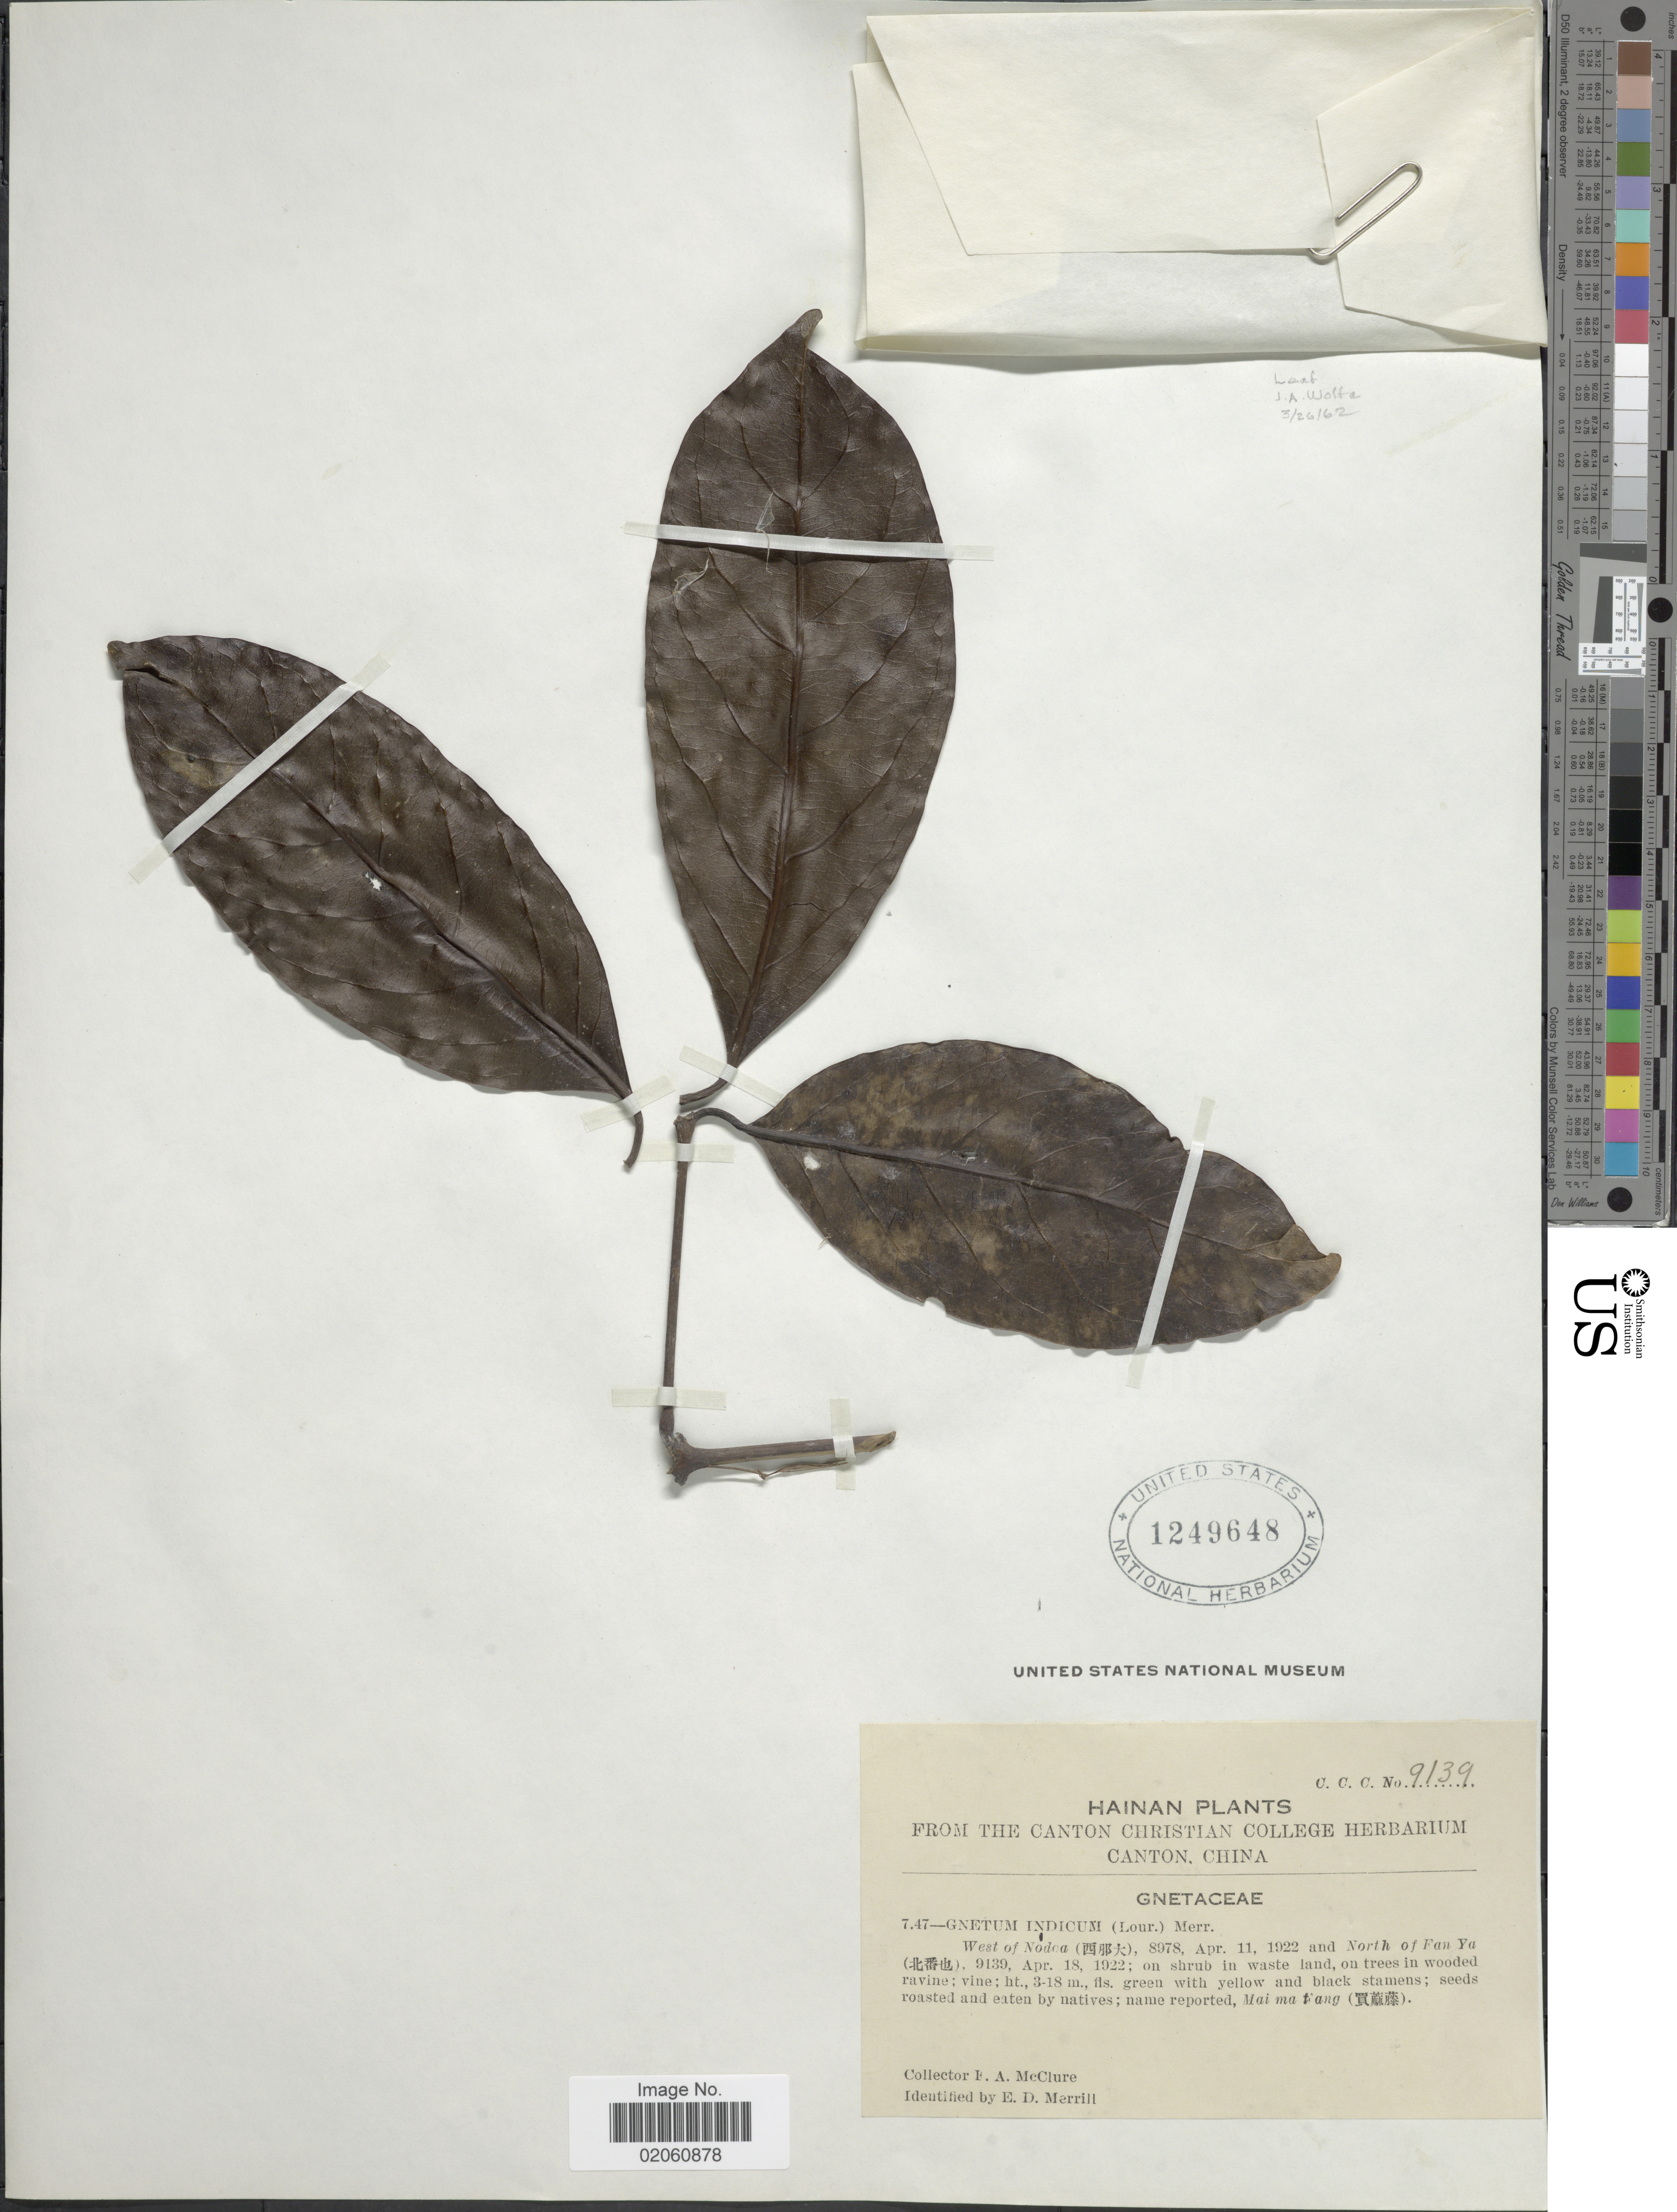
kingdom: Plantae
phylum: Tracheophyta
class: Gnetopsida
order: Gnetales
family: Gnetaceae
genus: Gnetum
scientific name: Gnetum indicum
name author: (Lour.) Merr.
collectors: F. A. McClure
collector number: C.C.C. 9139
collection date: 1922-04-18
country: China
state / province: Hainan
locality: North of Fan Ya (X)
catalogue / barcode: US 1249648